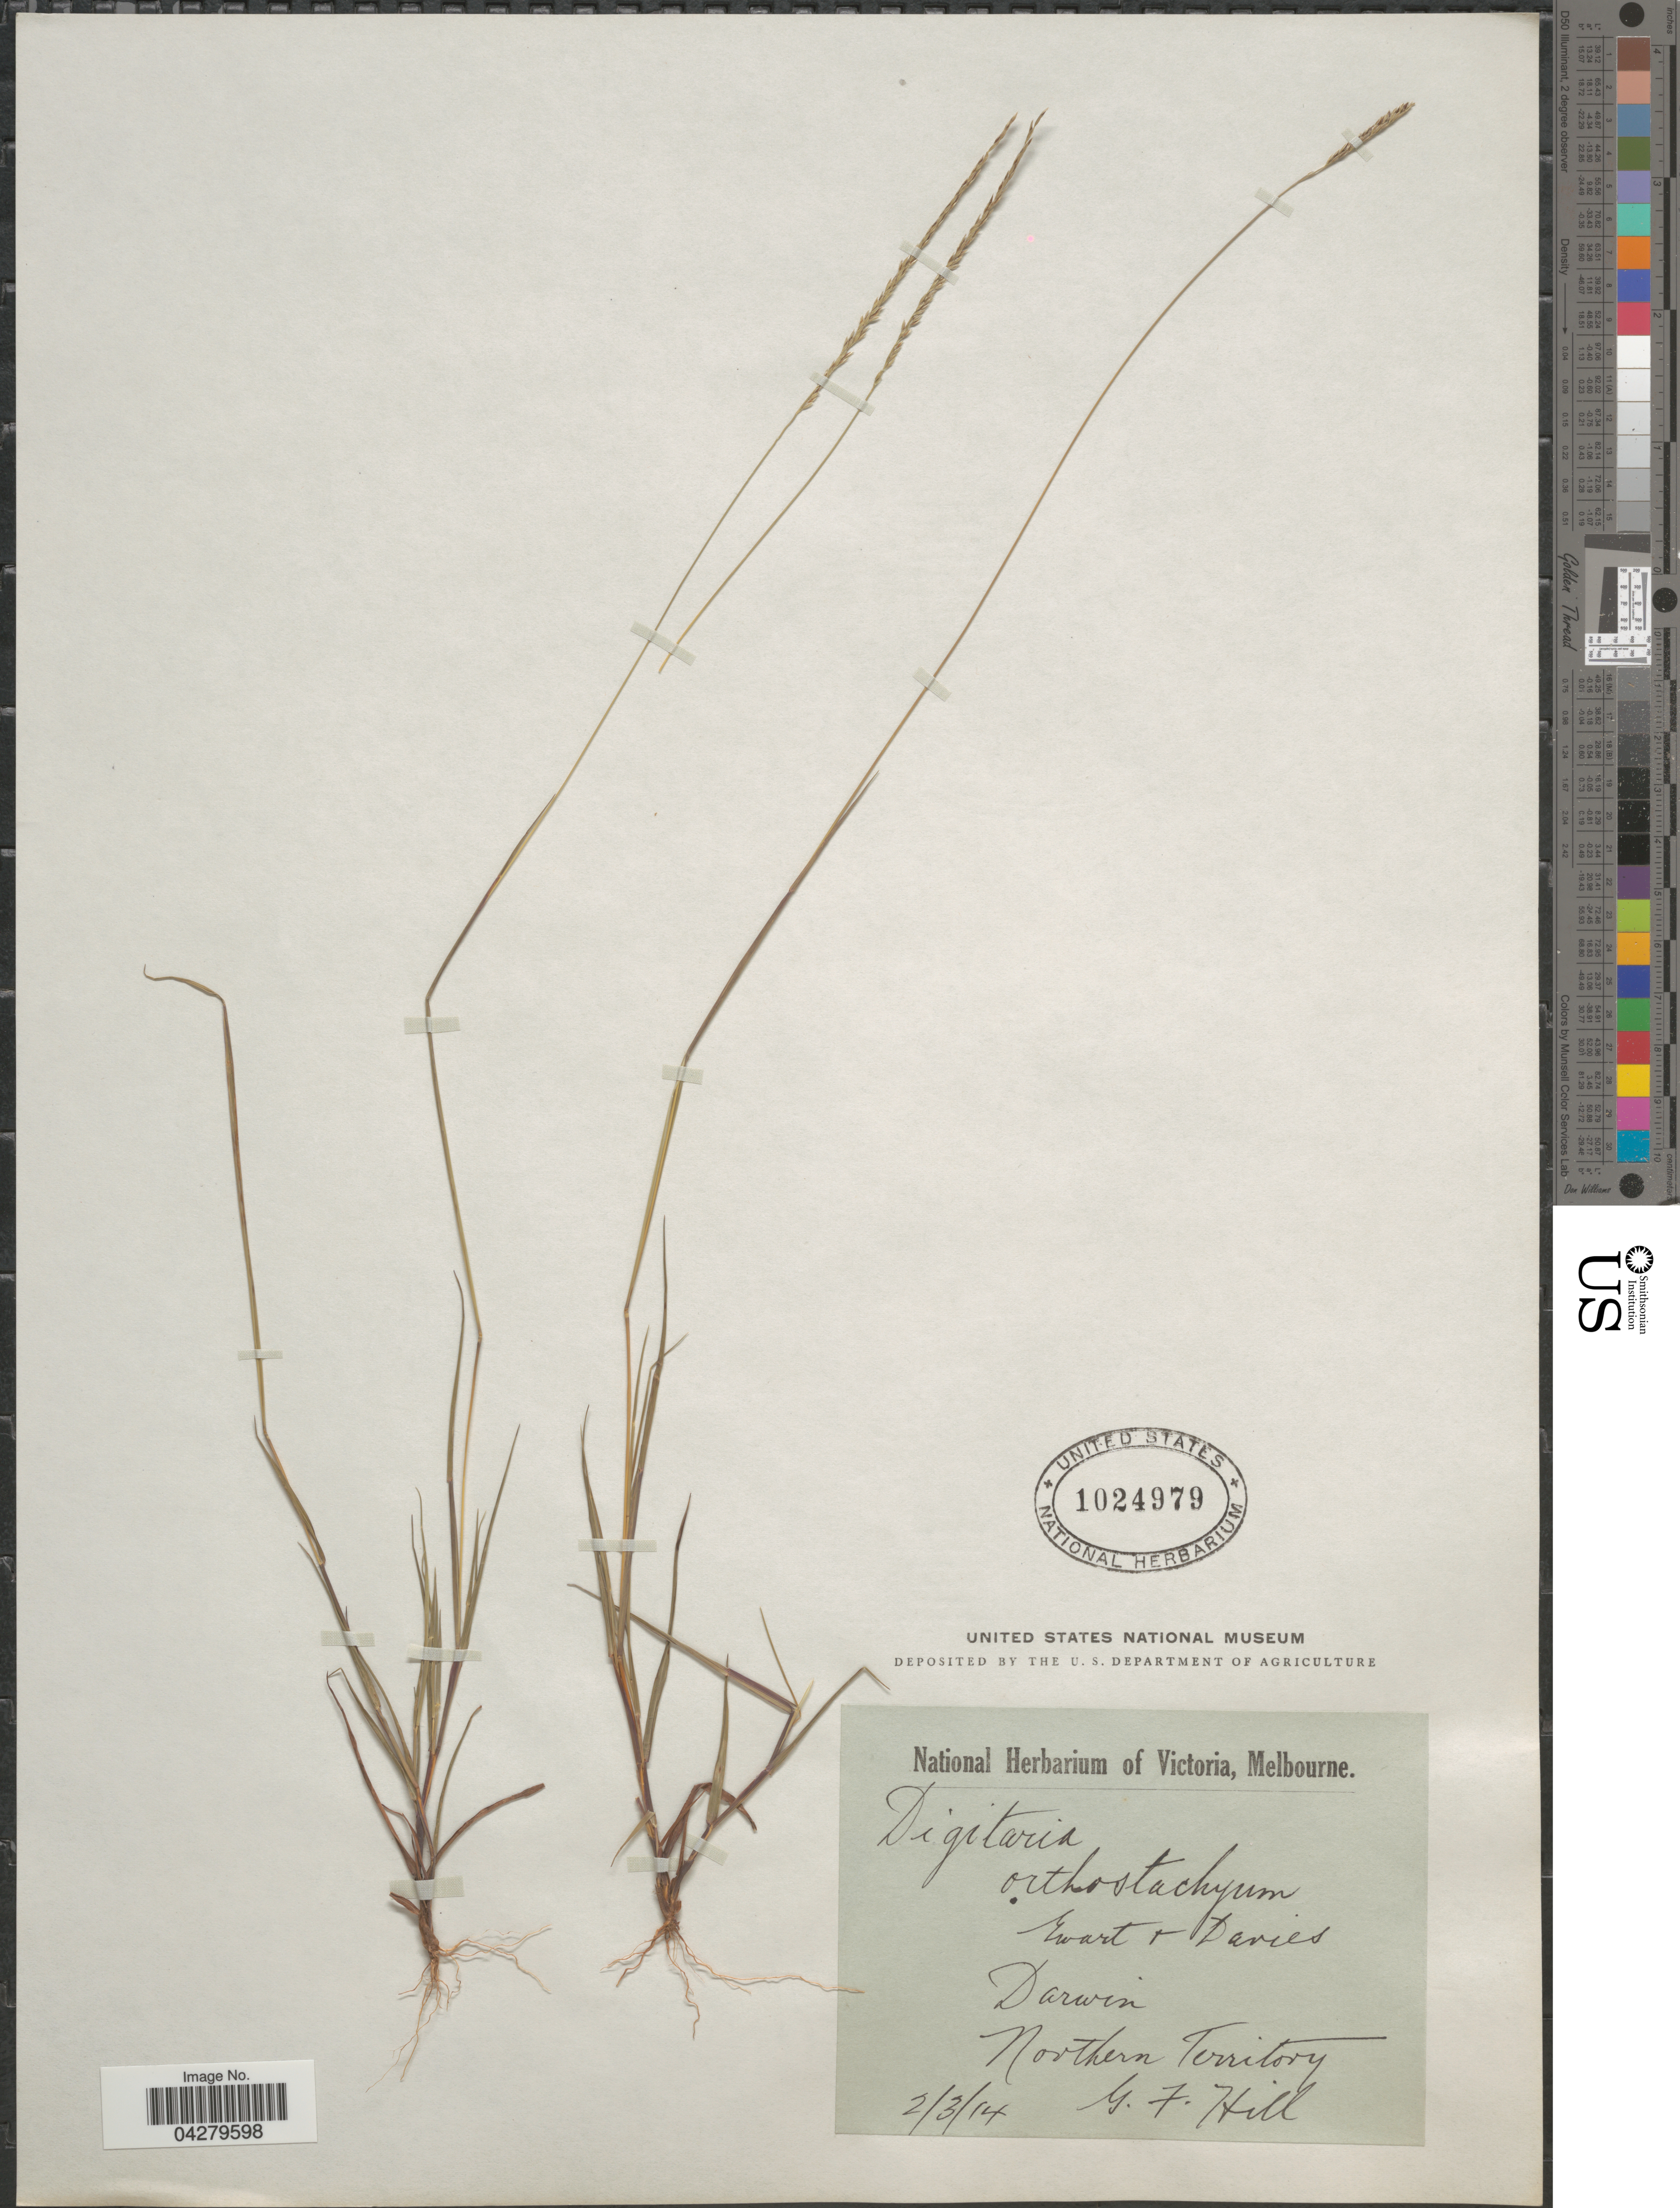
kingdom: Plantae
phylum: Tracheophyta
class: Liliopsida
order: Poales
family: Poaceae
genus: Digitaria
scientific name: Digitaria gibbosa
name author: (R. Br.) P. Beauv.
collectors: G. Hill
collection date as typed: Transcribed d/m/y: 2/3/14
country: Australia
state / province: Northern Territory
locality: Darwin.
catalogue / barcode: US 1024979